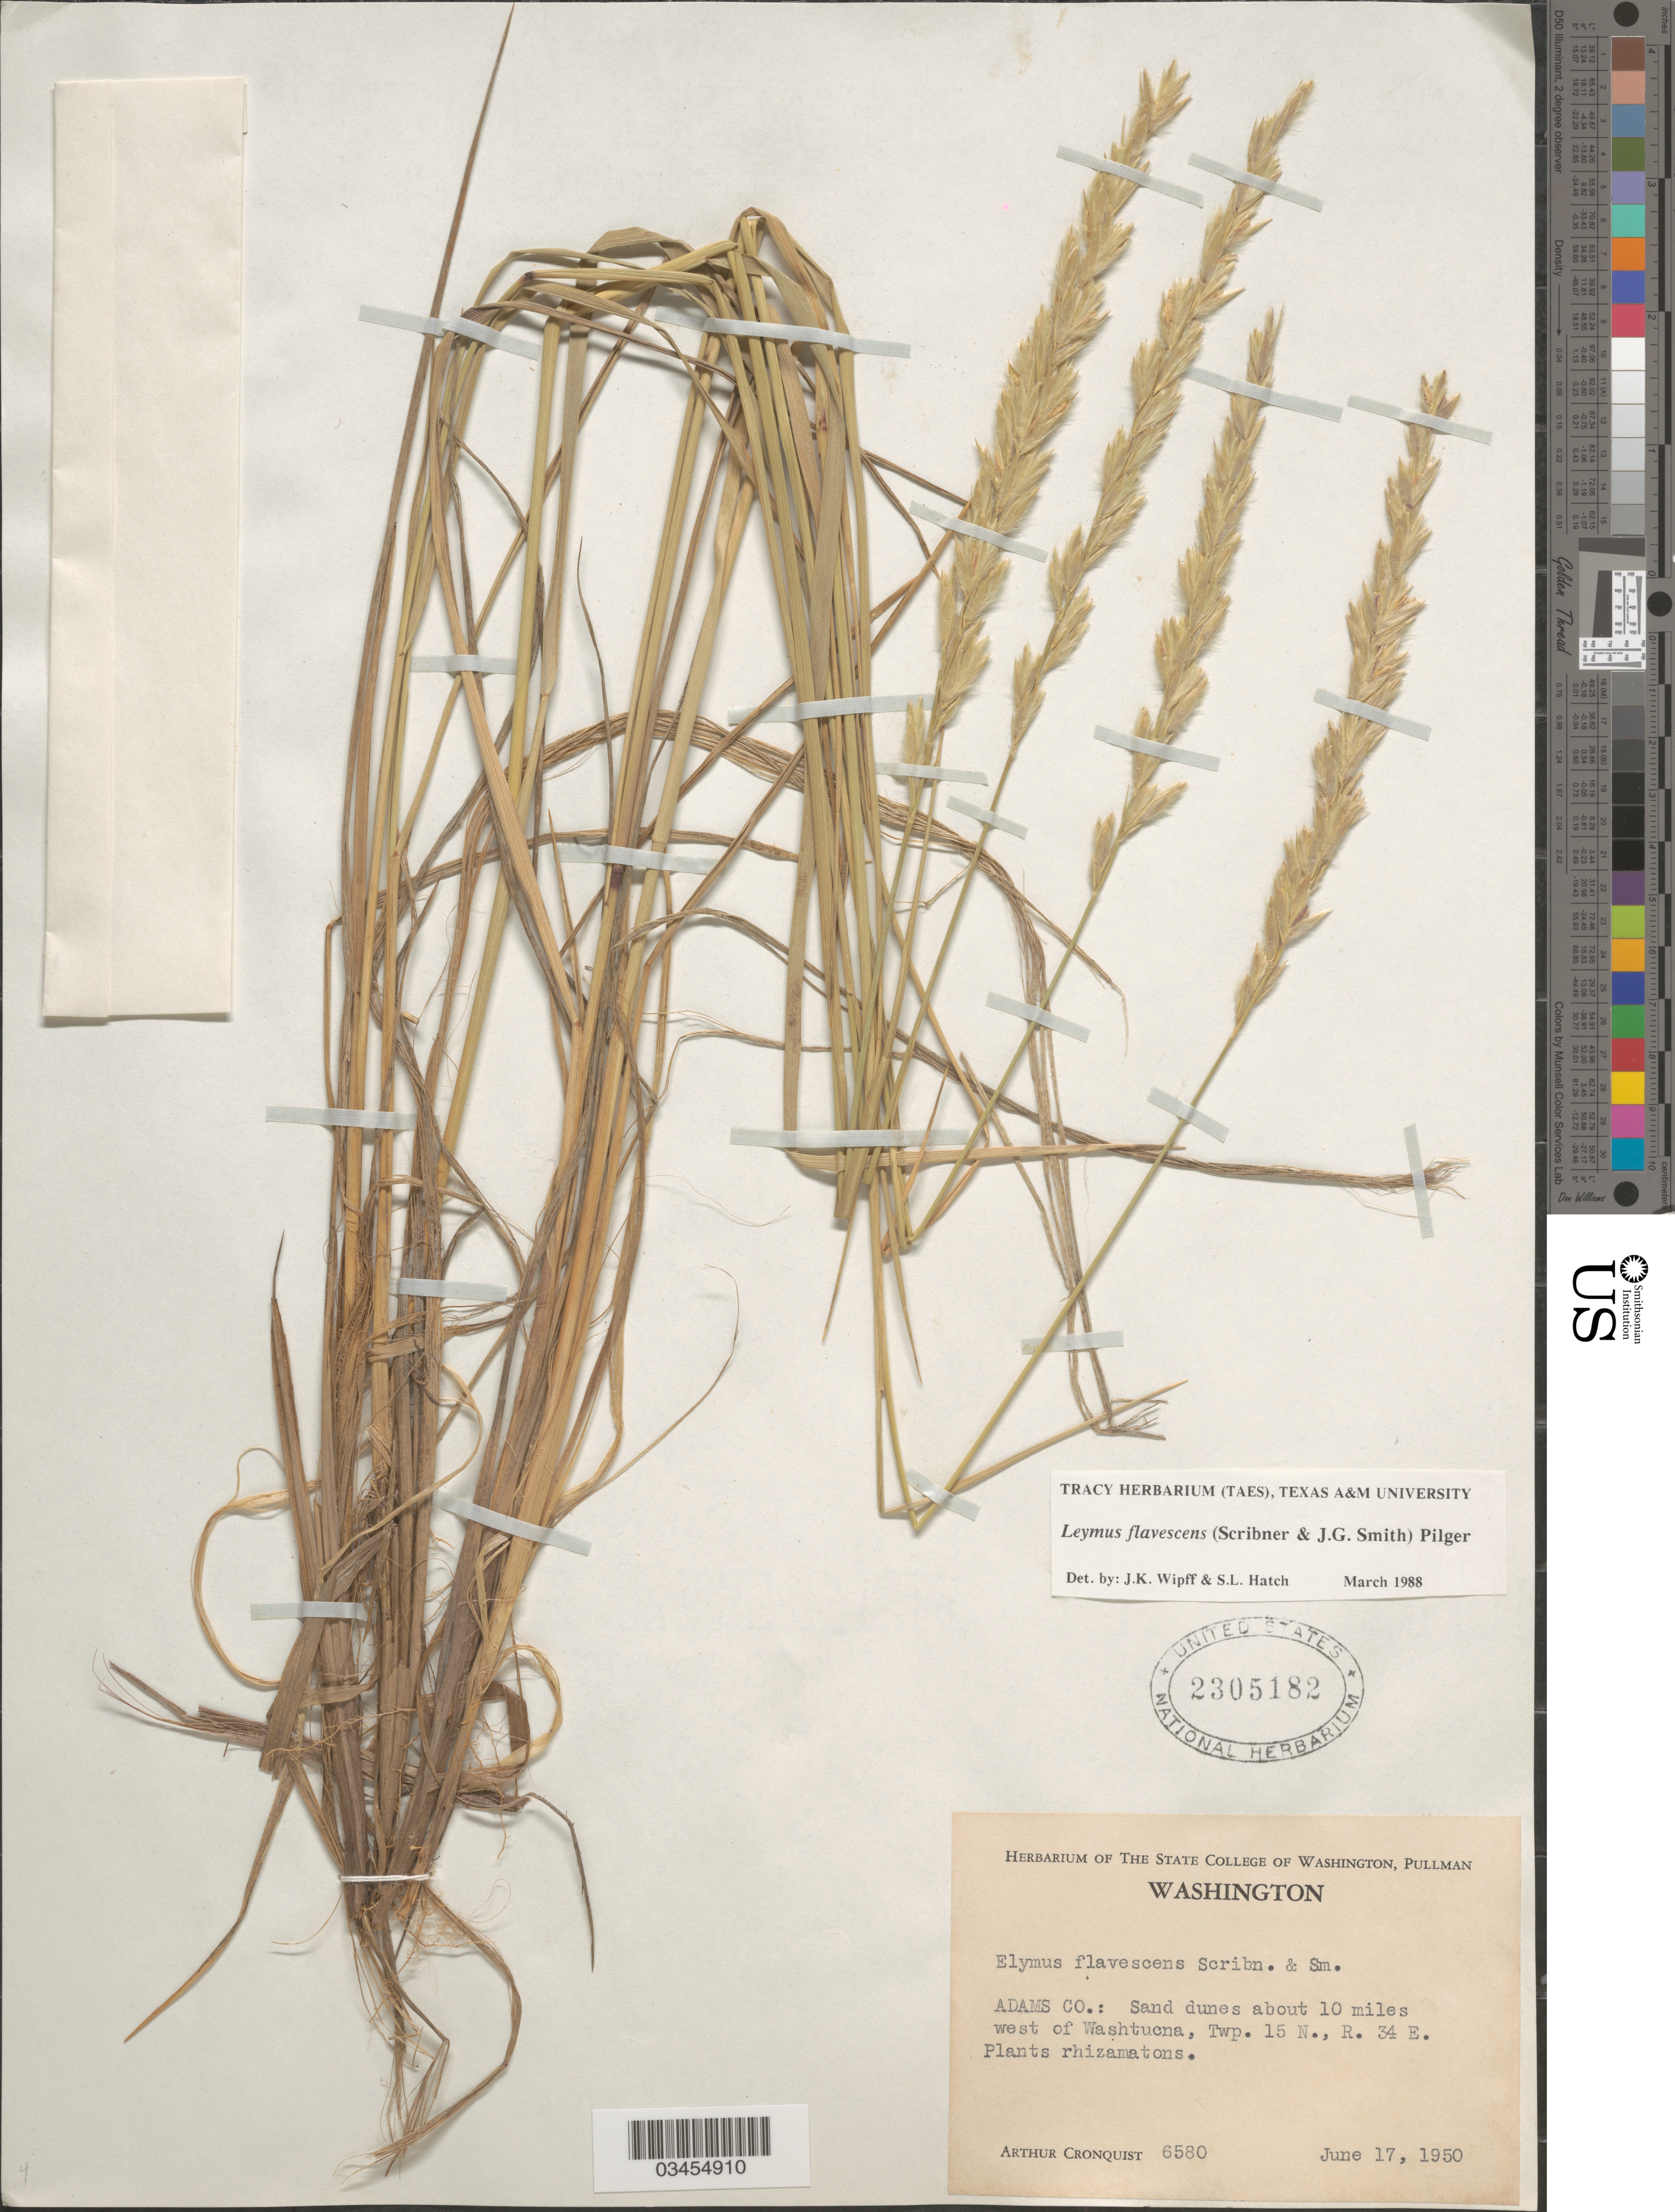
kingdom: Plantae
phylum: Tracheophyta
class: Liliopsida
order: Poales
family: Poaceae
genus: Leymus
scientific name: Leymus flavescens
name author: (Scribn. & J.G. Sm.) Pilg.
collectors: A. J. Cronquist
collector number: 6580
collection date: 1950-06-17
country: United States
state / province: Washington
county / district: Adams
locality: Adams Co.: Sand dunes about 10 miles west of Washtucna, Twp. 15 N., R. 34 E.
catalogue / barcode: US 2305182